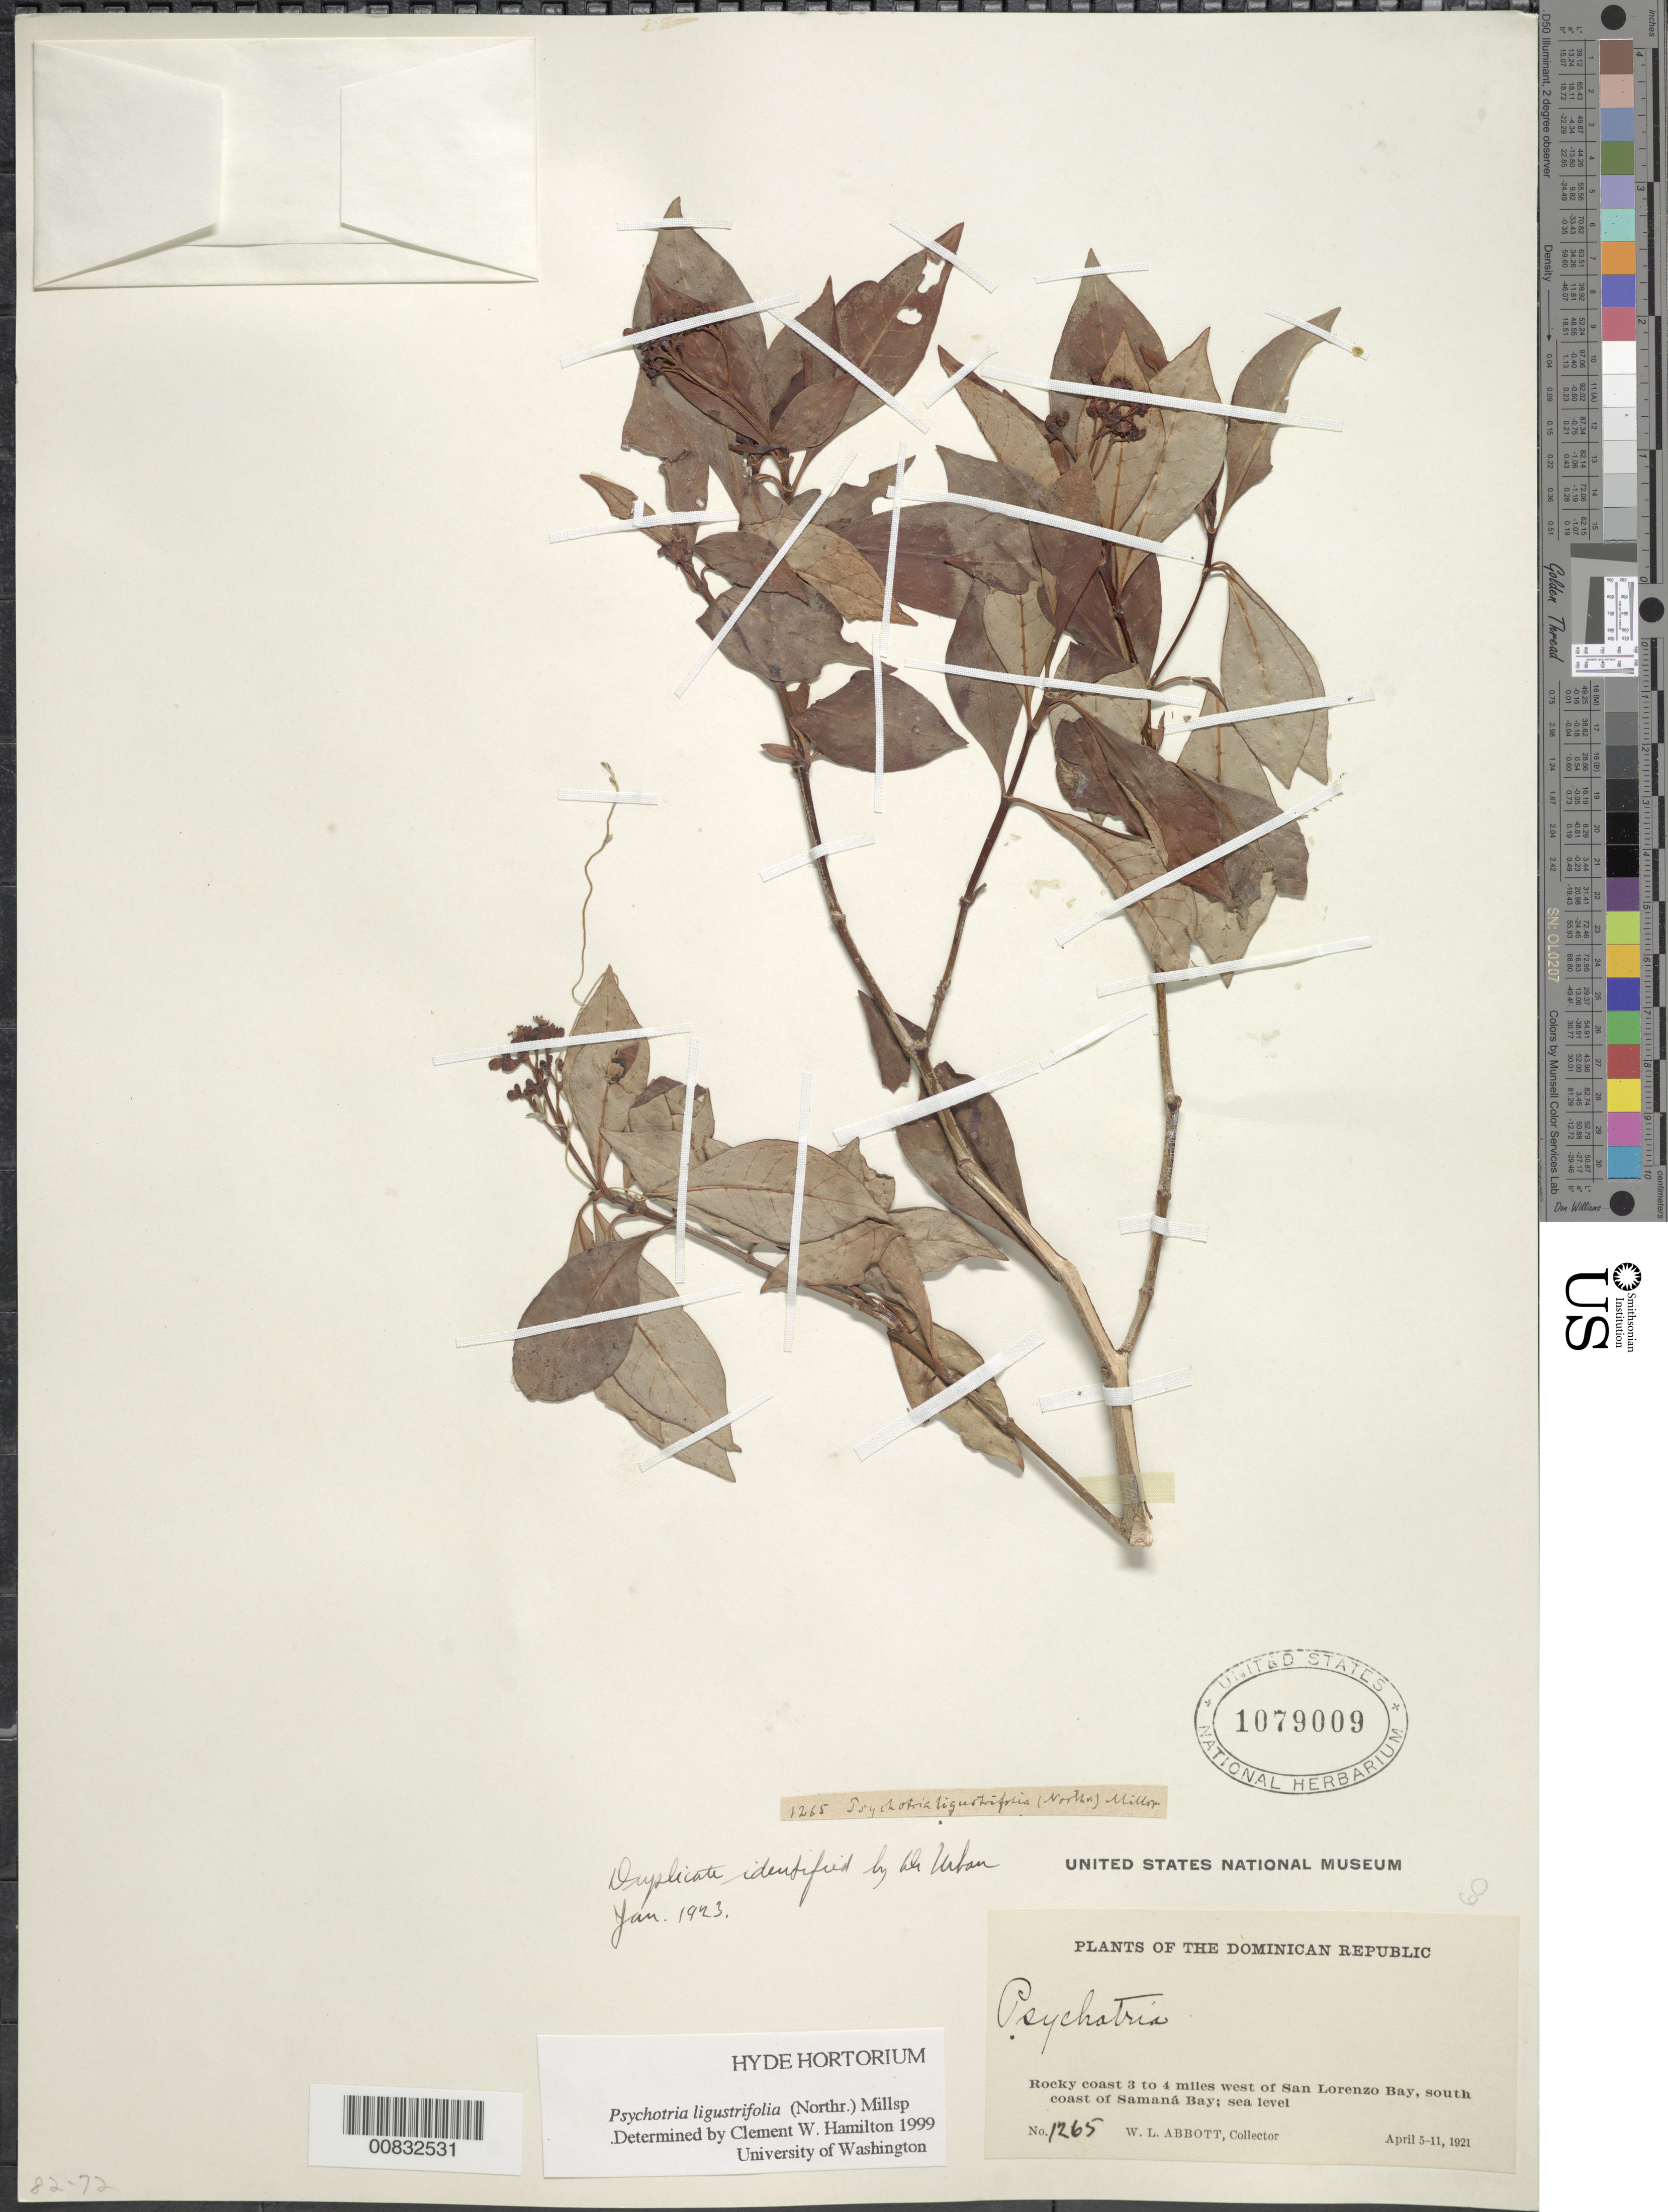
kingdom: Plantae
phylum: Tracheophyta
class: Magnoliopsida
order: Gentianales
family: Rubiaceae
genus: Psychotria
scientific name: Psychotria ligustrifolia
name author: (Northr.) Millsp.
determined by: Hamilton, C. W.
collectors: W. L. Abbott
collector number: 1265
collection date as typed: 05 Apr 1921 to 11 Apr 1921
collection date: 1921-04-05/1921-04-11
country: Dominican Republic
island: Hispaniola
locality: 3-4 miles W of San Lorenzo Bay, south coast of Samanáa Bay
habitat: Rocky coast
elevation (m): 0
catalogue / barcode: US 1079009